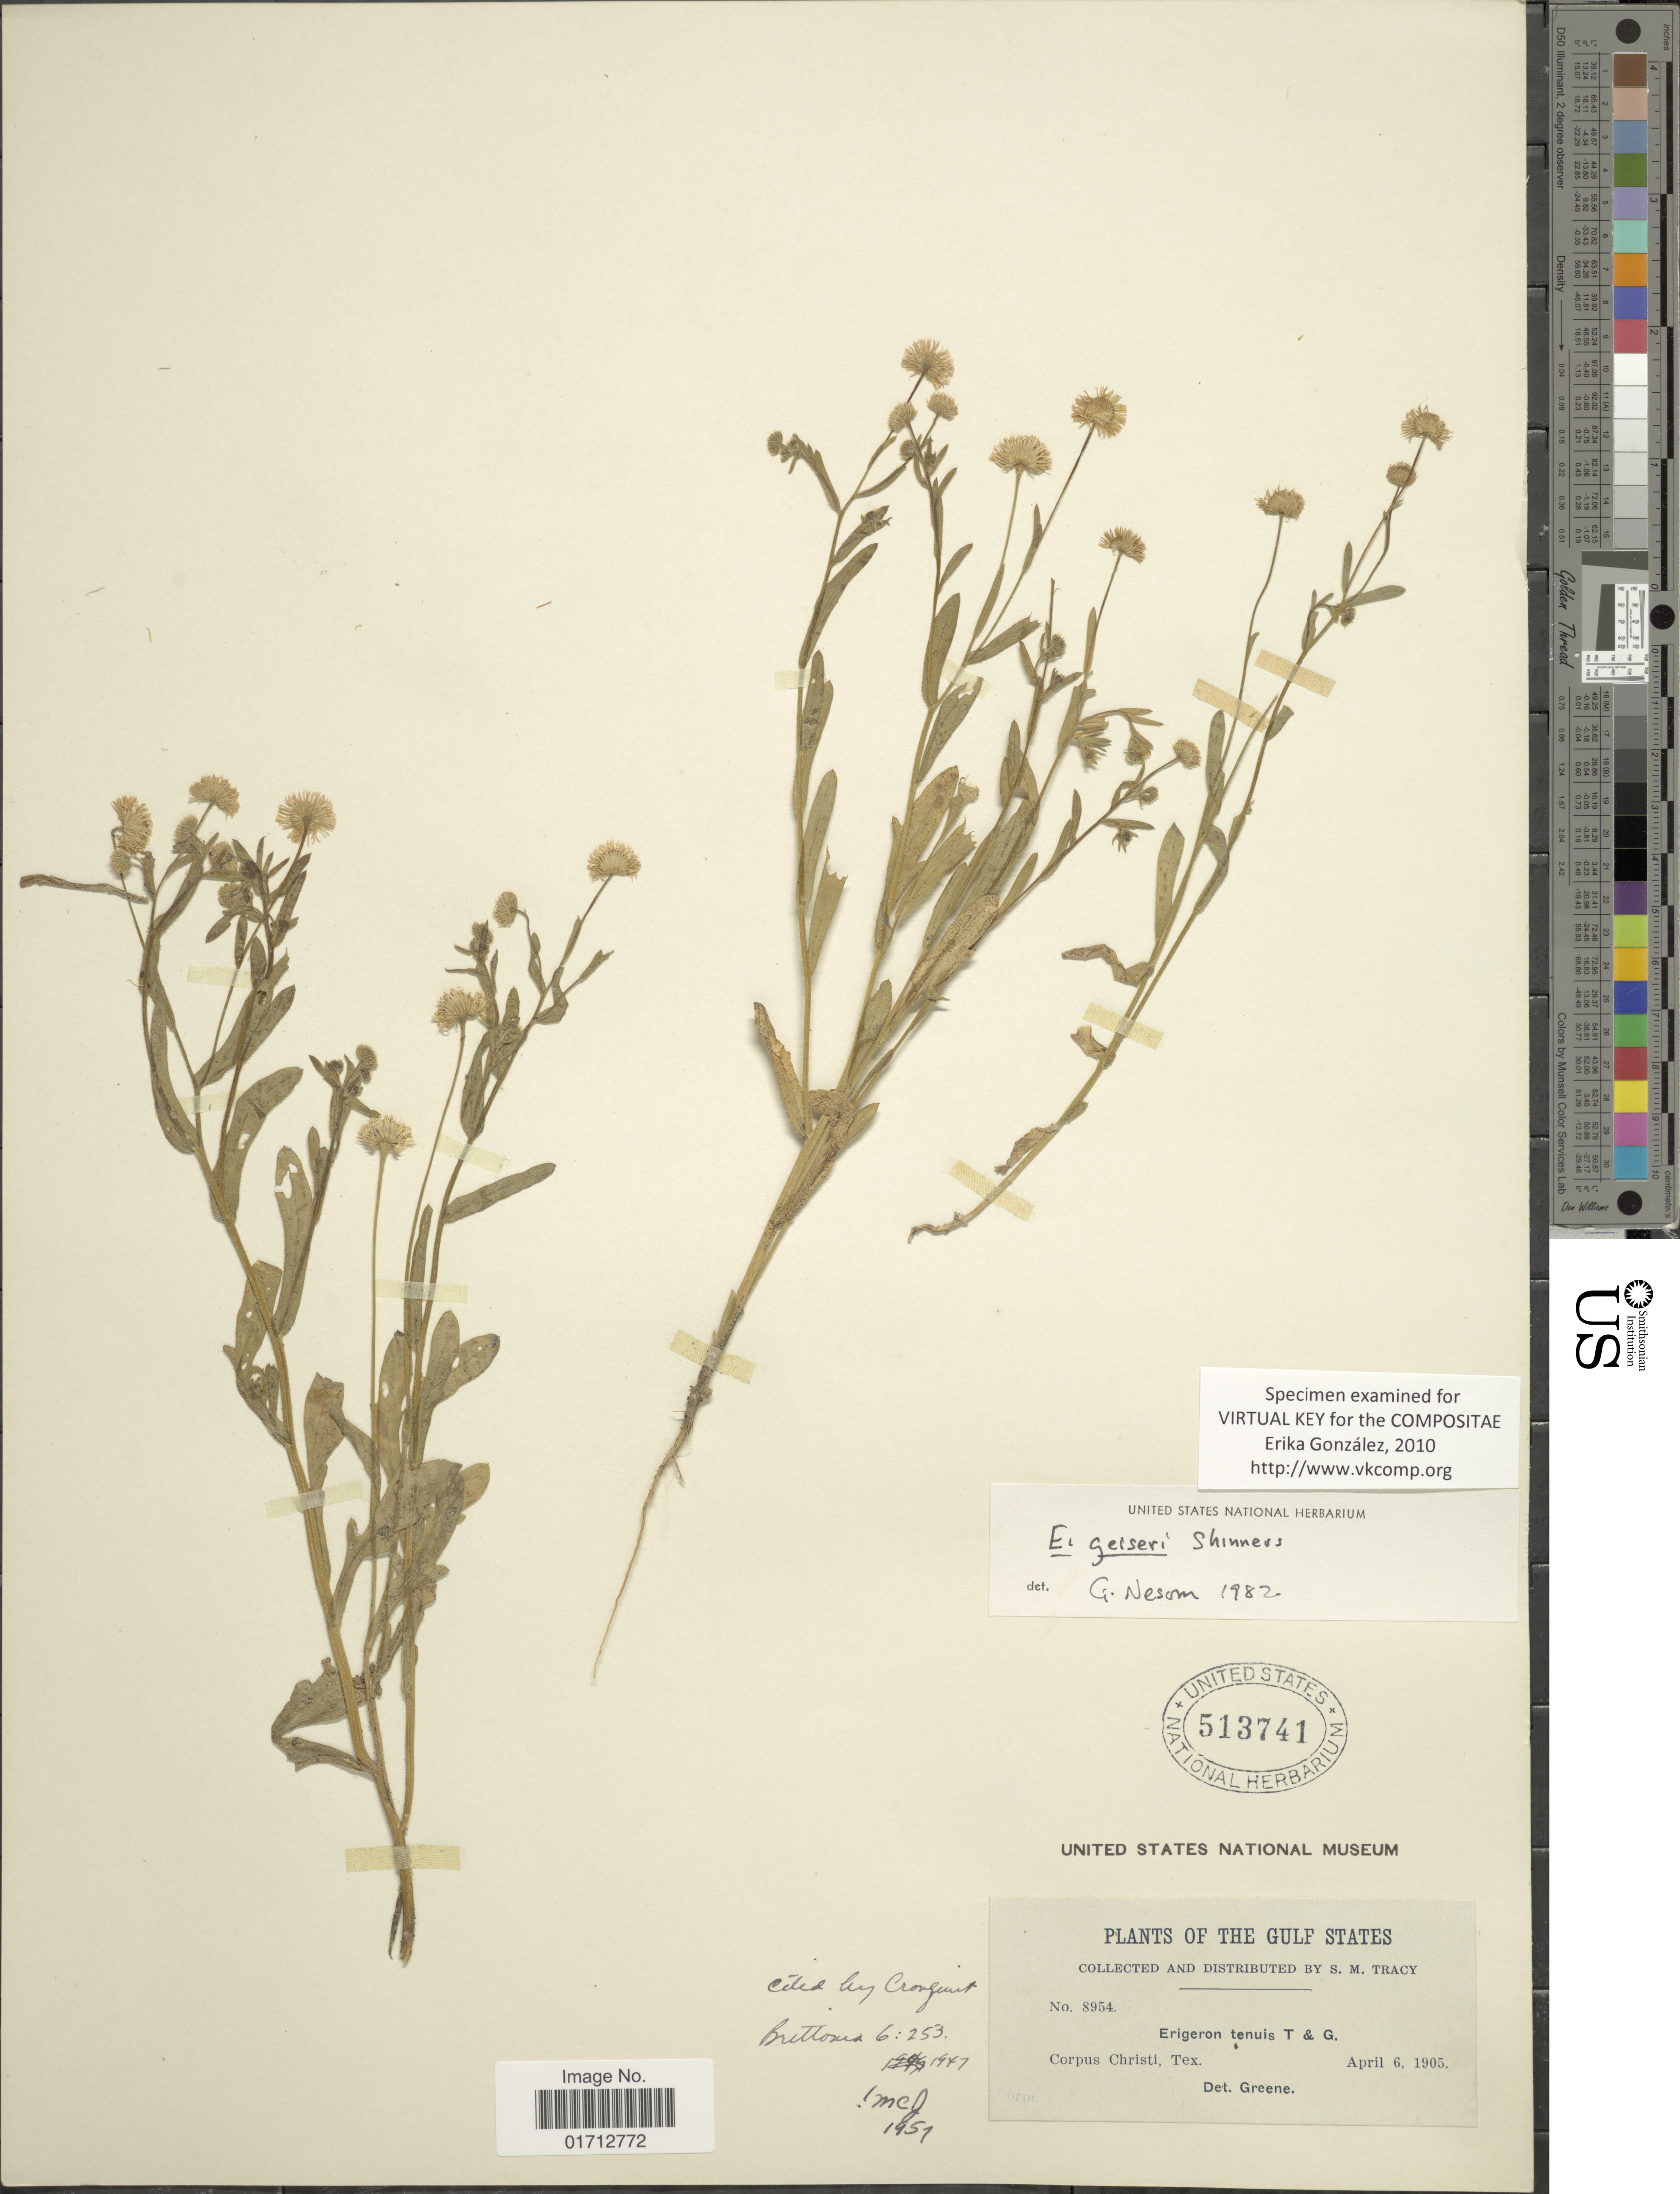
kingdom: Plantae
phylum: Tracheophyta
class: Magnoliopsida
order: Asterales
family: Asteraceae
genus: Erigeron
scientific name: Erigeron geiseri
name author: Shinners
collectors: S. M. Tracy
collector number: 8954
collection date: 1905-04-06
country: United States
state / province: Texas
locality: The Gulf Staes, Corpus Christi.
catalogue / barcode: US 513741